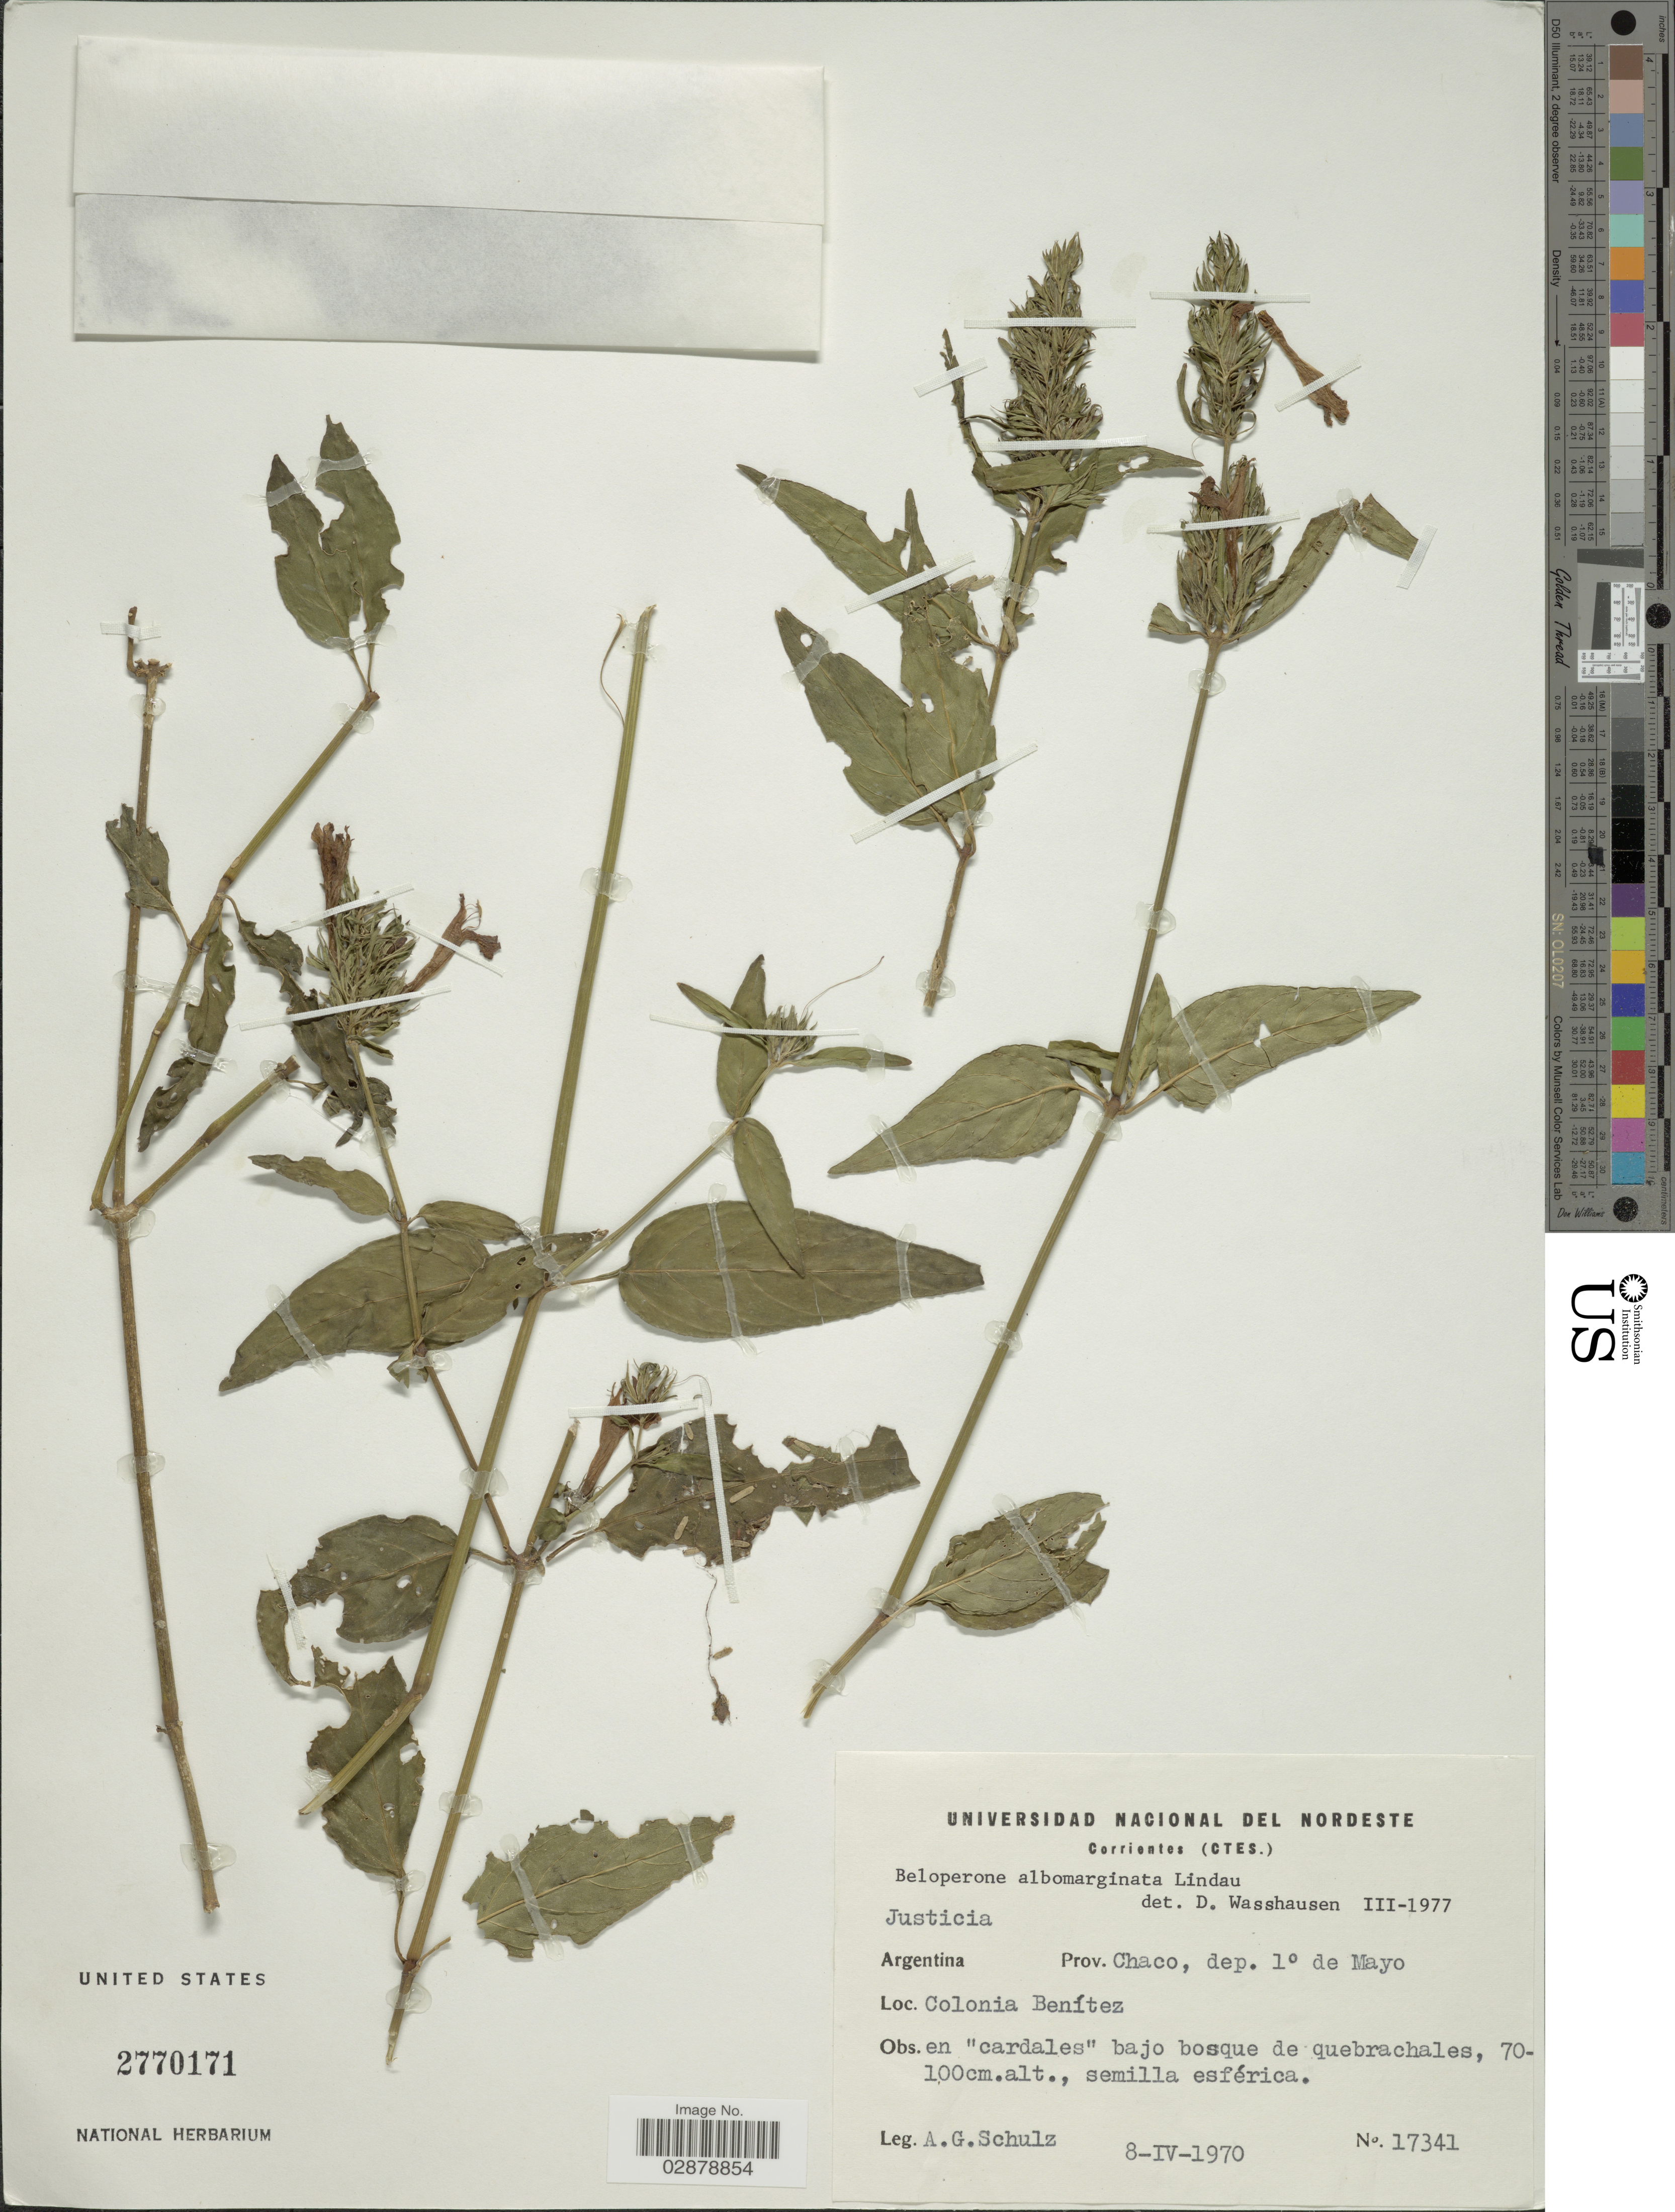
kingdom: Plantae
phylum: Tracheophyta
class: Magnoliopsida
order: Lamiales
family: Acanthaceae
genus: Justicia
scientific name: Justicia dumetorum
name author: Morong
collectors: A. G. Schulz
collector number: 17341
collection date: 1970-04-08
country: Argentina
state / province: Chaco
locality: Dep. 1° de Mayo. Colonia Benítez.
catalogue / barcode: US 2770171